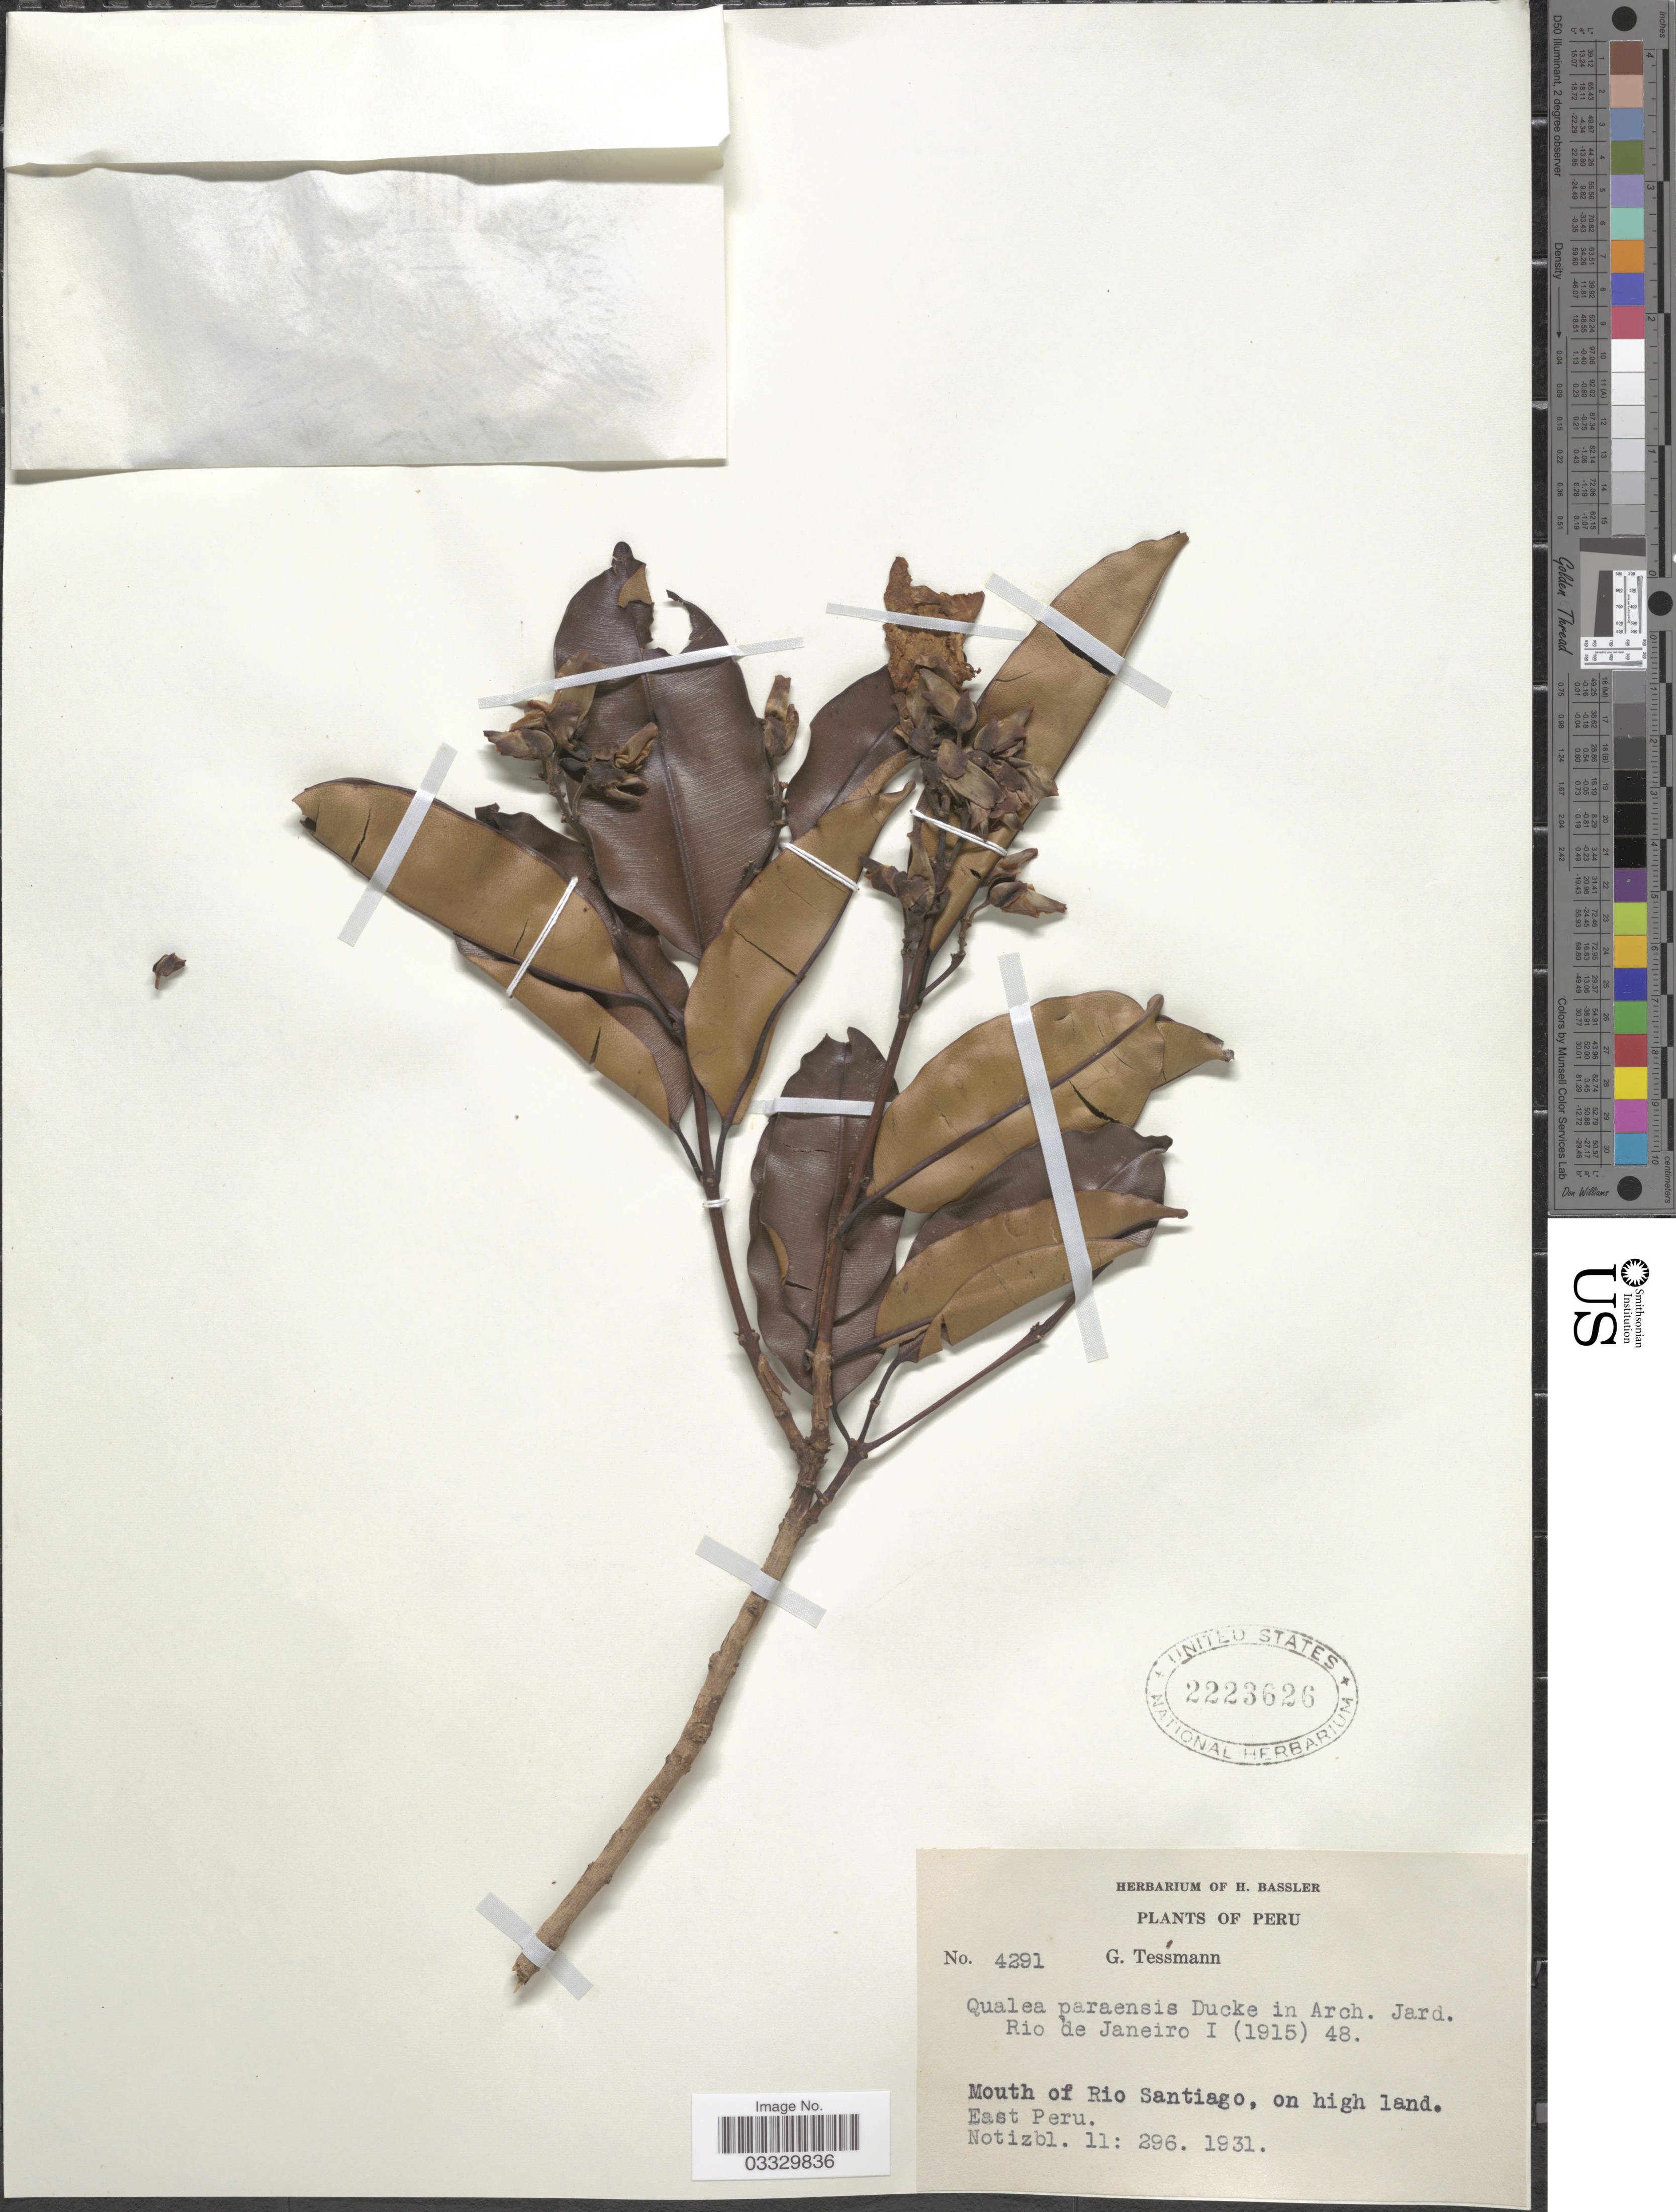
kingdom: Plantae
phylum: Tracheophyta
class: Magnoliopsida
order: Myrtales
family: Vochysiaceae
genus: Qualea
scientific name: Qualea paraensis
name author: Ducke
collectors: G. Tessmann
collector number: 4291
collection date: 1931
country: Peru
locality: Mouth of Rio Santiago. East Peru.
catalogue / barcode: US 2223626